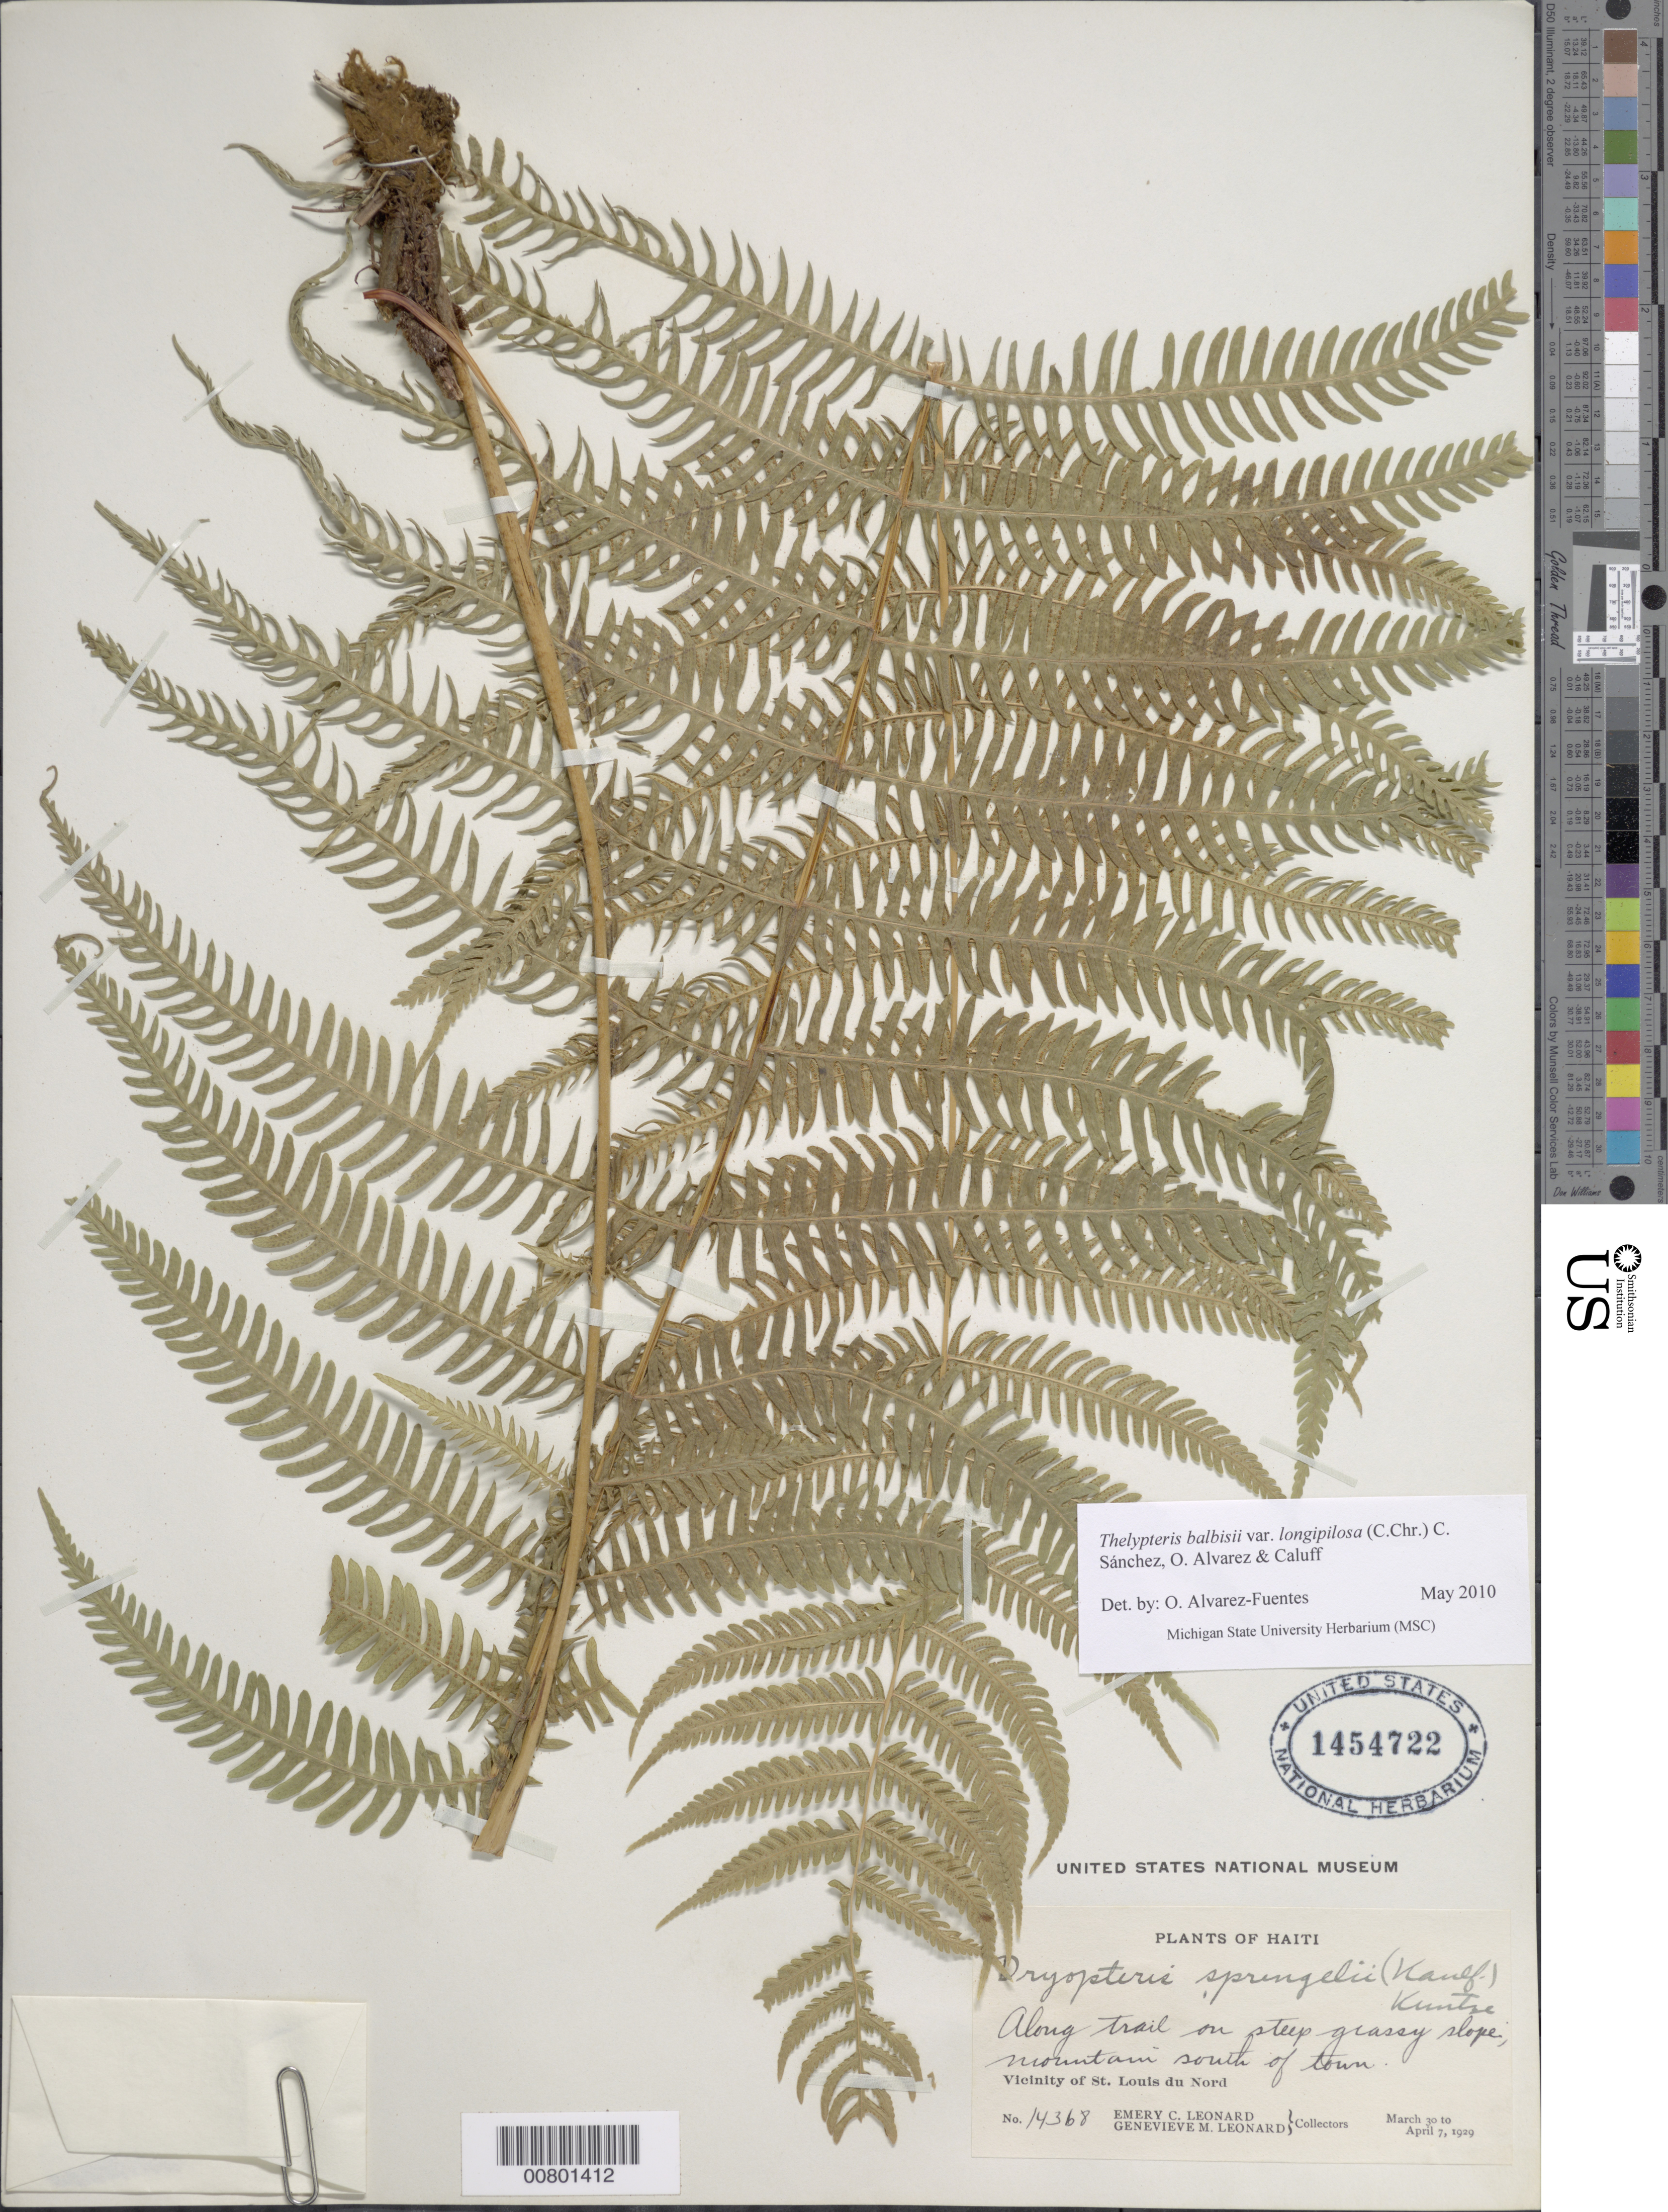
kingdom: Plantae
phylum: Tracheophyta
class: Polypodiopsida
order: Polypodiales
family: Thelypteridaceae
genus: Amauropelta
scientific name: Amauropelta balbisii (Spreng.) comb. nov., ined. 2015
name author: (Spreng.)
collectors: E. C. Leonard & G. M. Leonard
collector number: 14368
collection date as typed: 30 Mar 1929 to 07 Apr 1929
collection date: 1929-03-30/1929-04-07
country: Haiti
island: Hispaniola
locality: St. Louis du Nord, mountain S of town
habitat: Along trail on steep grassy mountain slope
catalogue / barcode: US 1454722